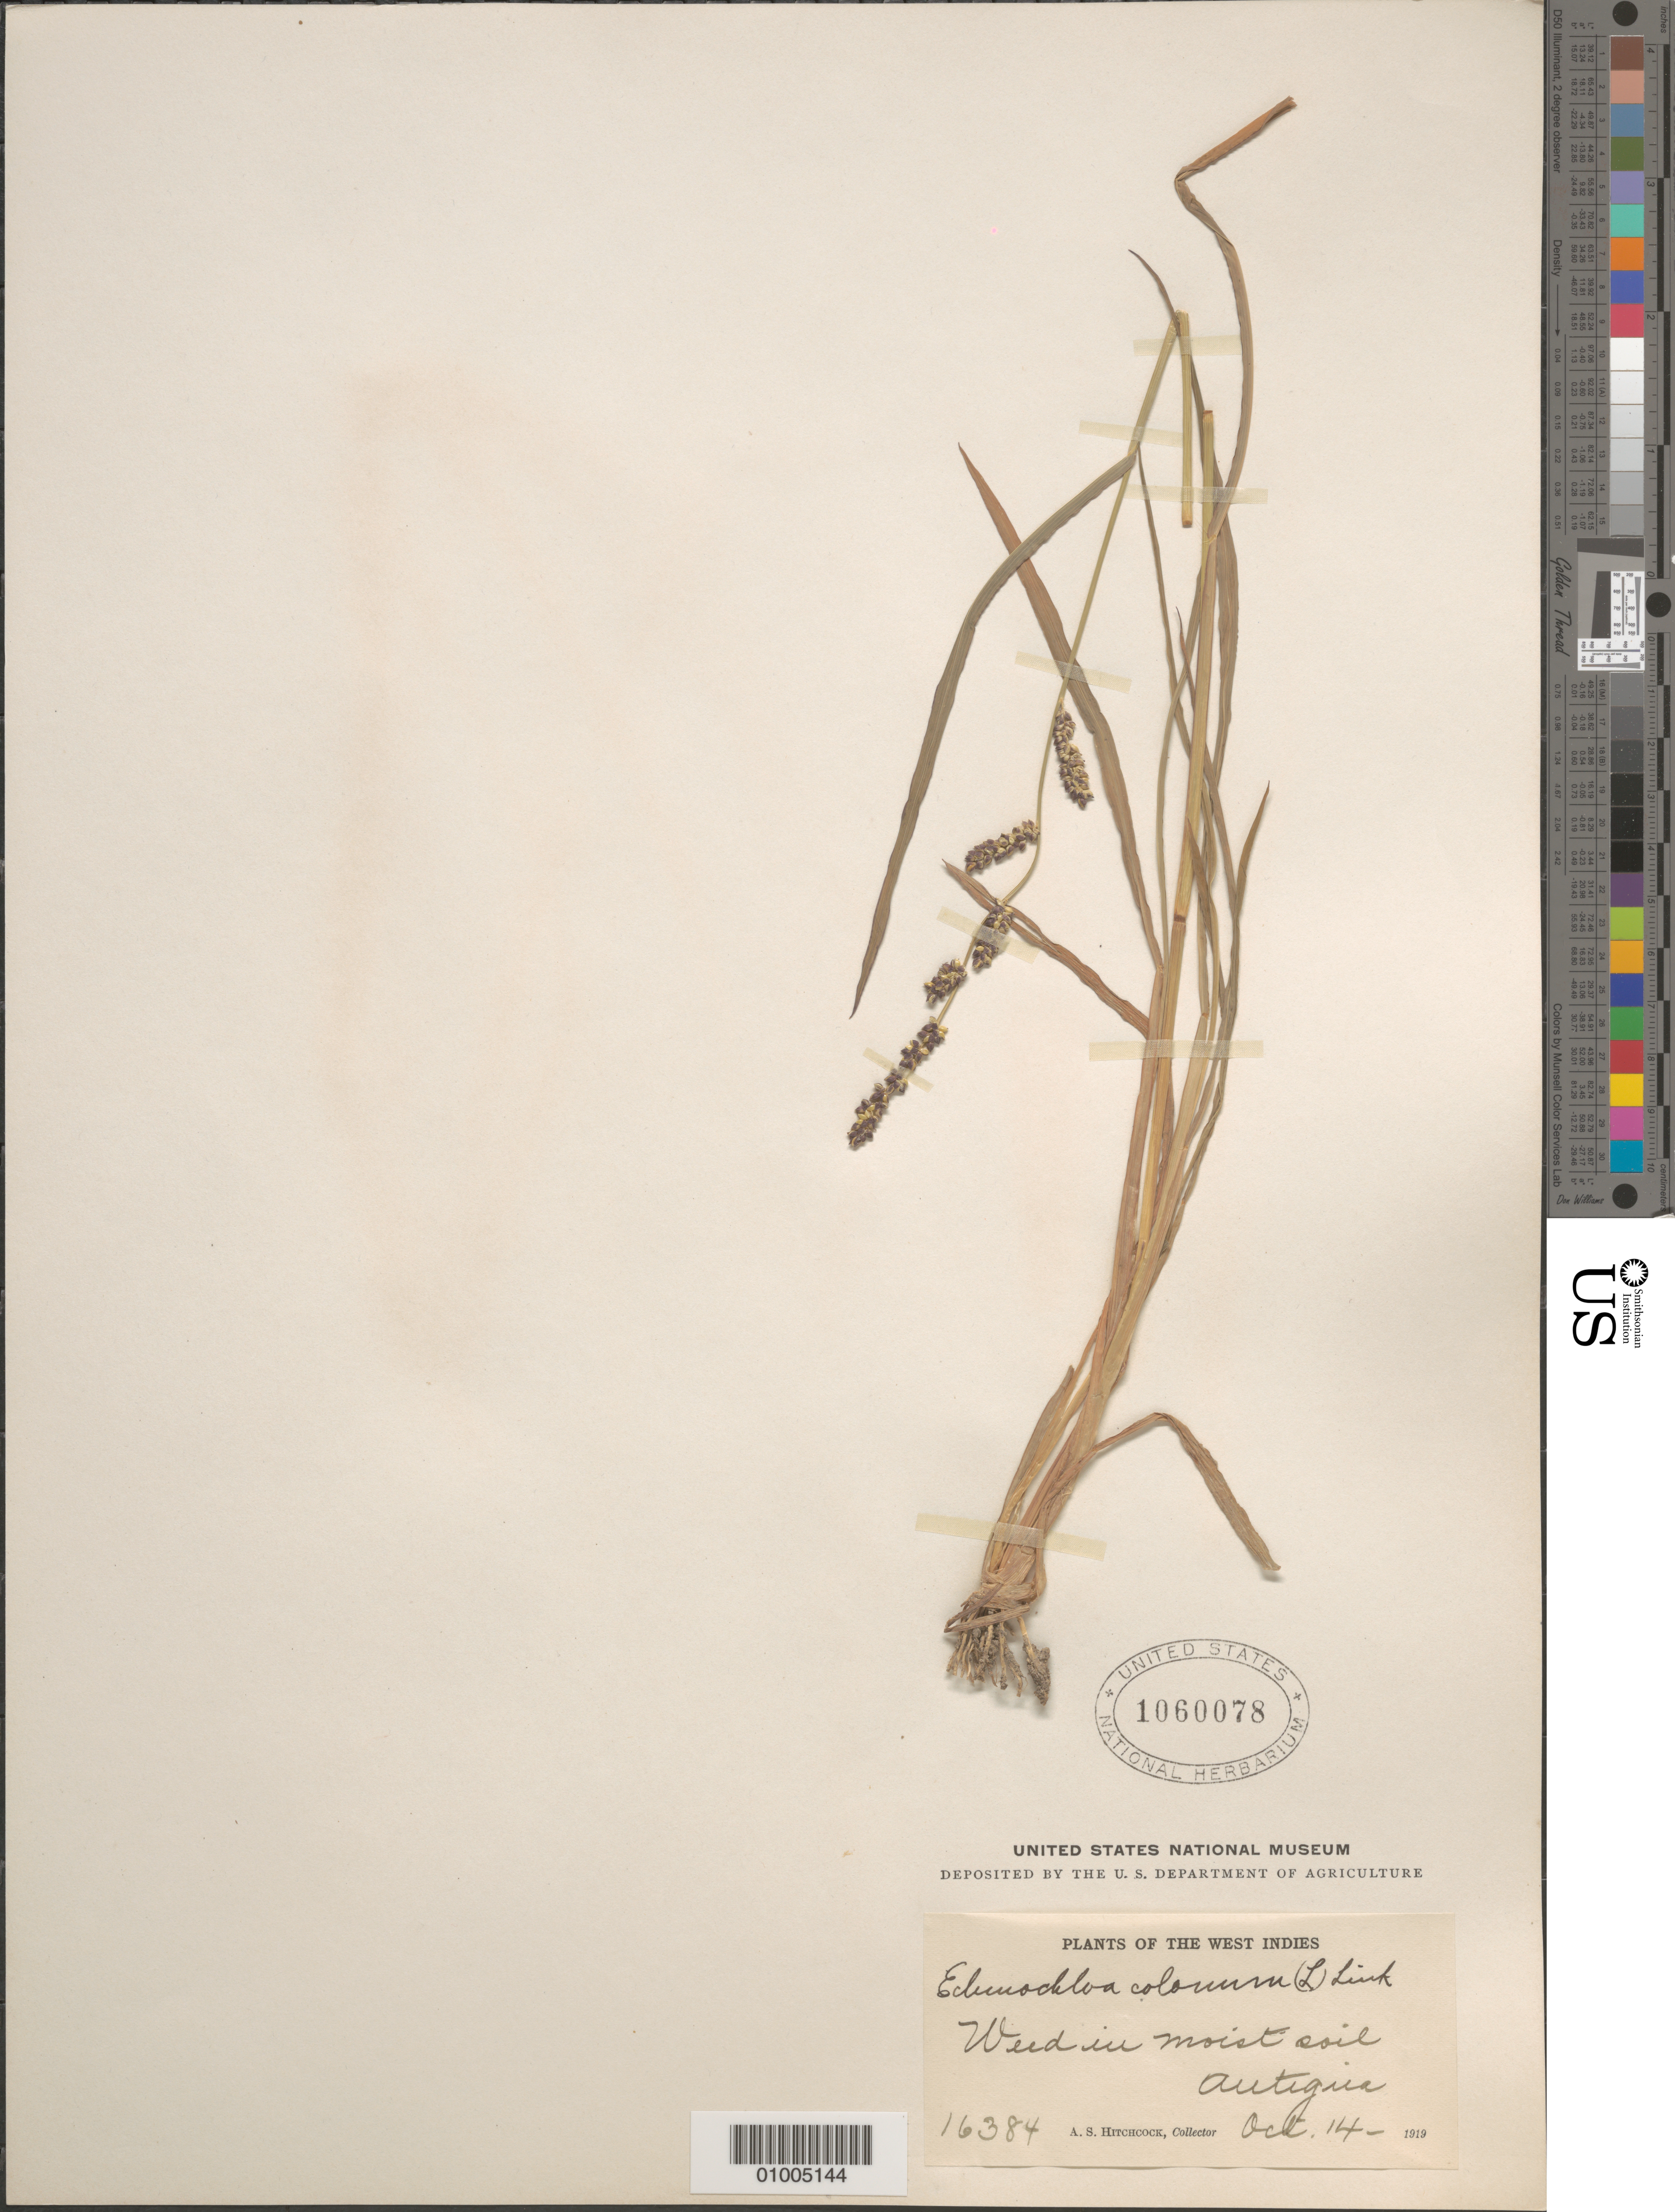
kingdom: Plantae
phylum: Tracheophyta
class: Liliopsida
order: Poales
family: Poaceae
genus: Echinochloa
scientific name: Echinochloa colona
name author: (L.) Link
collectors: A. S. Hitchcock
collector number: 16384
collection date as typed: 14 Oct 1919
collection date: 1919-10-14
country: Antigua and Barbuda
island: Antigua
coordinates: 0 N, 0 E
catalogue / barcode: US 1060078